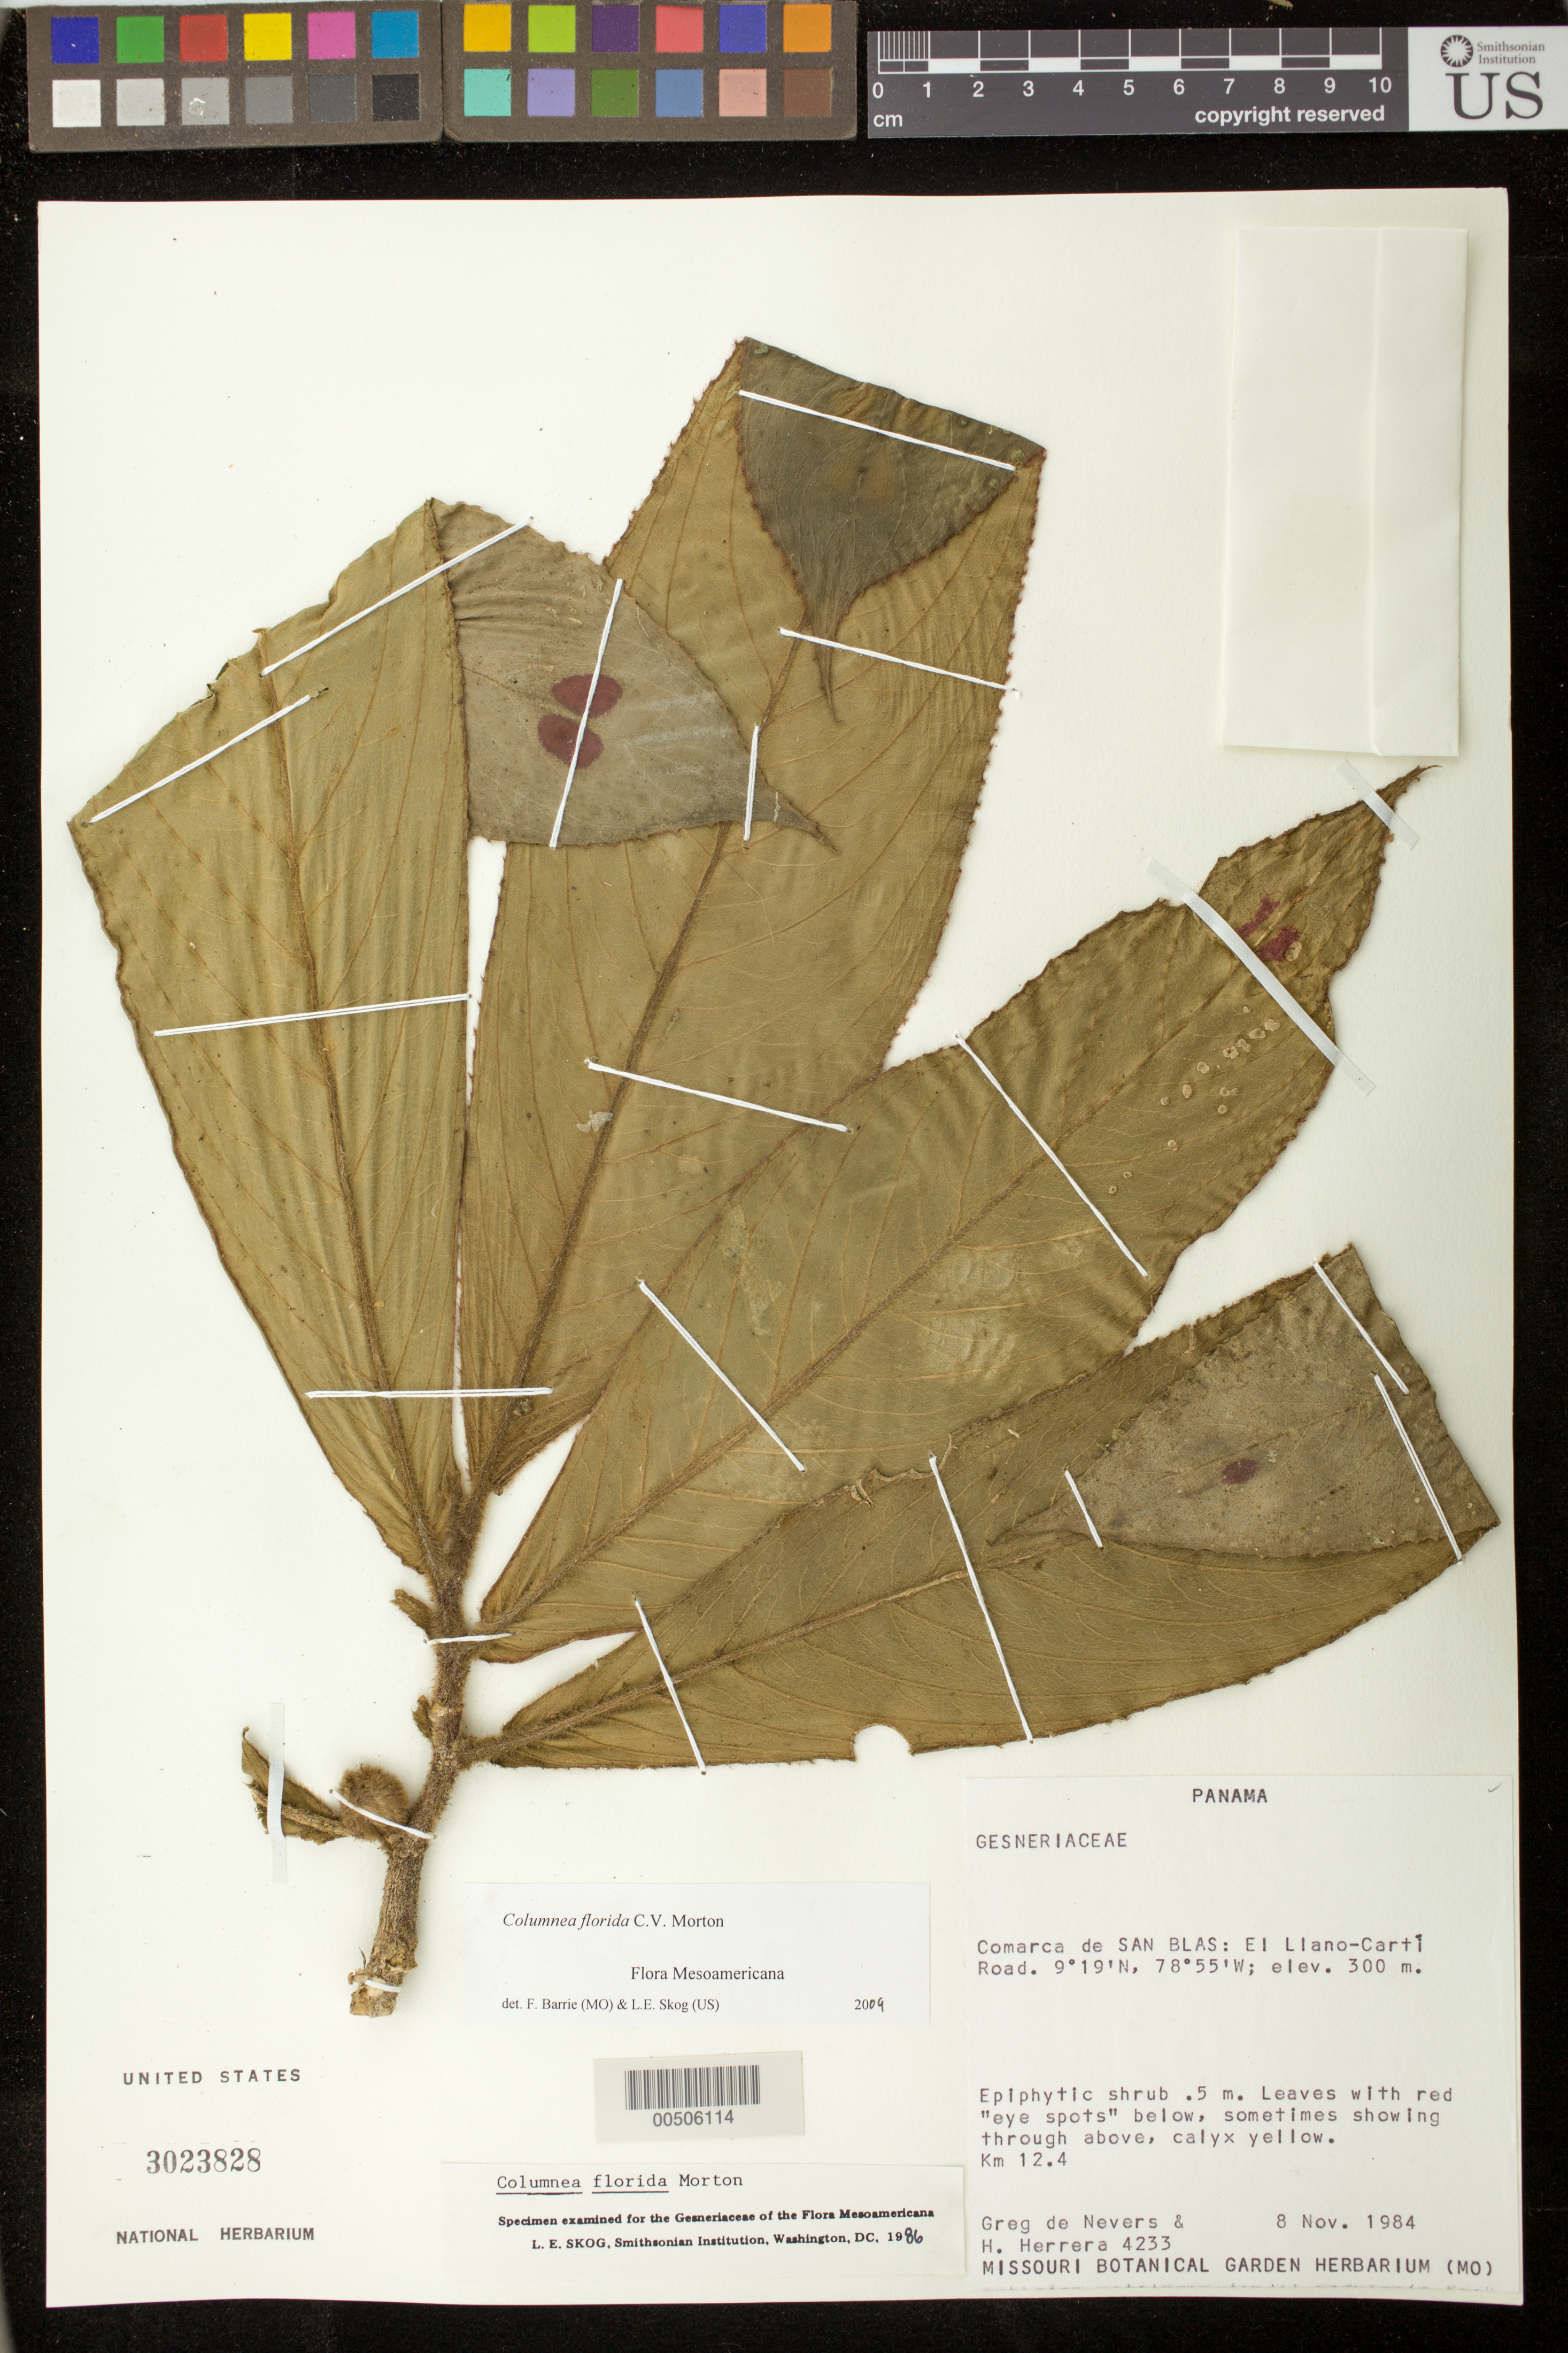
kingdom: Plantae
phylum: Tracheophyta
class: Magnoliopsida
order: Lamiales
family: Gesneriaceae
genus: Columnea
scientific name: Columnea florida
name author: C.V. Morton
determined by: Skog, Laurence E.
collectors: G. C. de Nevers & H. Herrera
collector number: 4233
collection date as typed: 08 Nov 1984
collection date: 1984-11-08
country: Panama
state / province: Kuna Yala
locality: Comarca de San Blas: El Llano-Cartí road, km 12.4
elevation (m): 300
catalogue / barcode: US 3023828